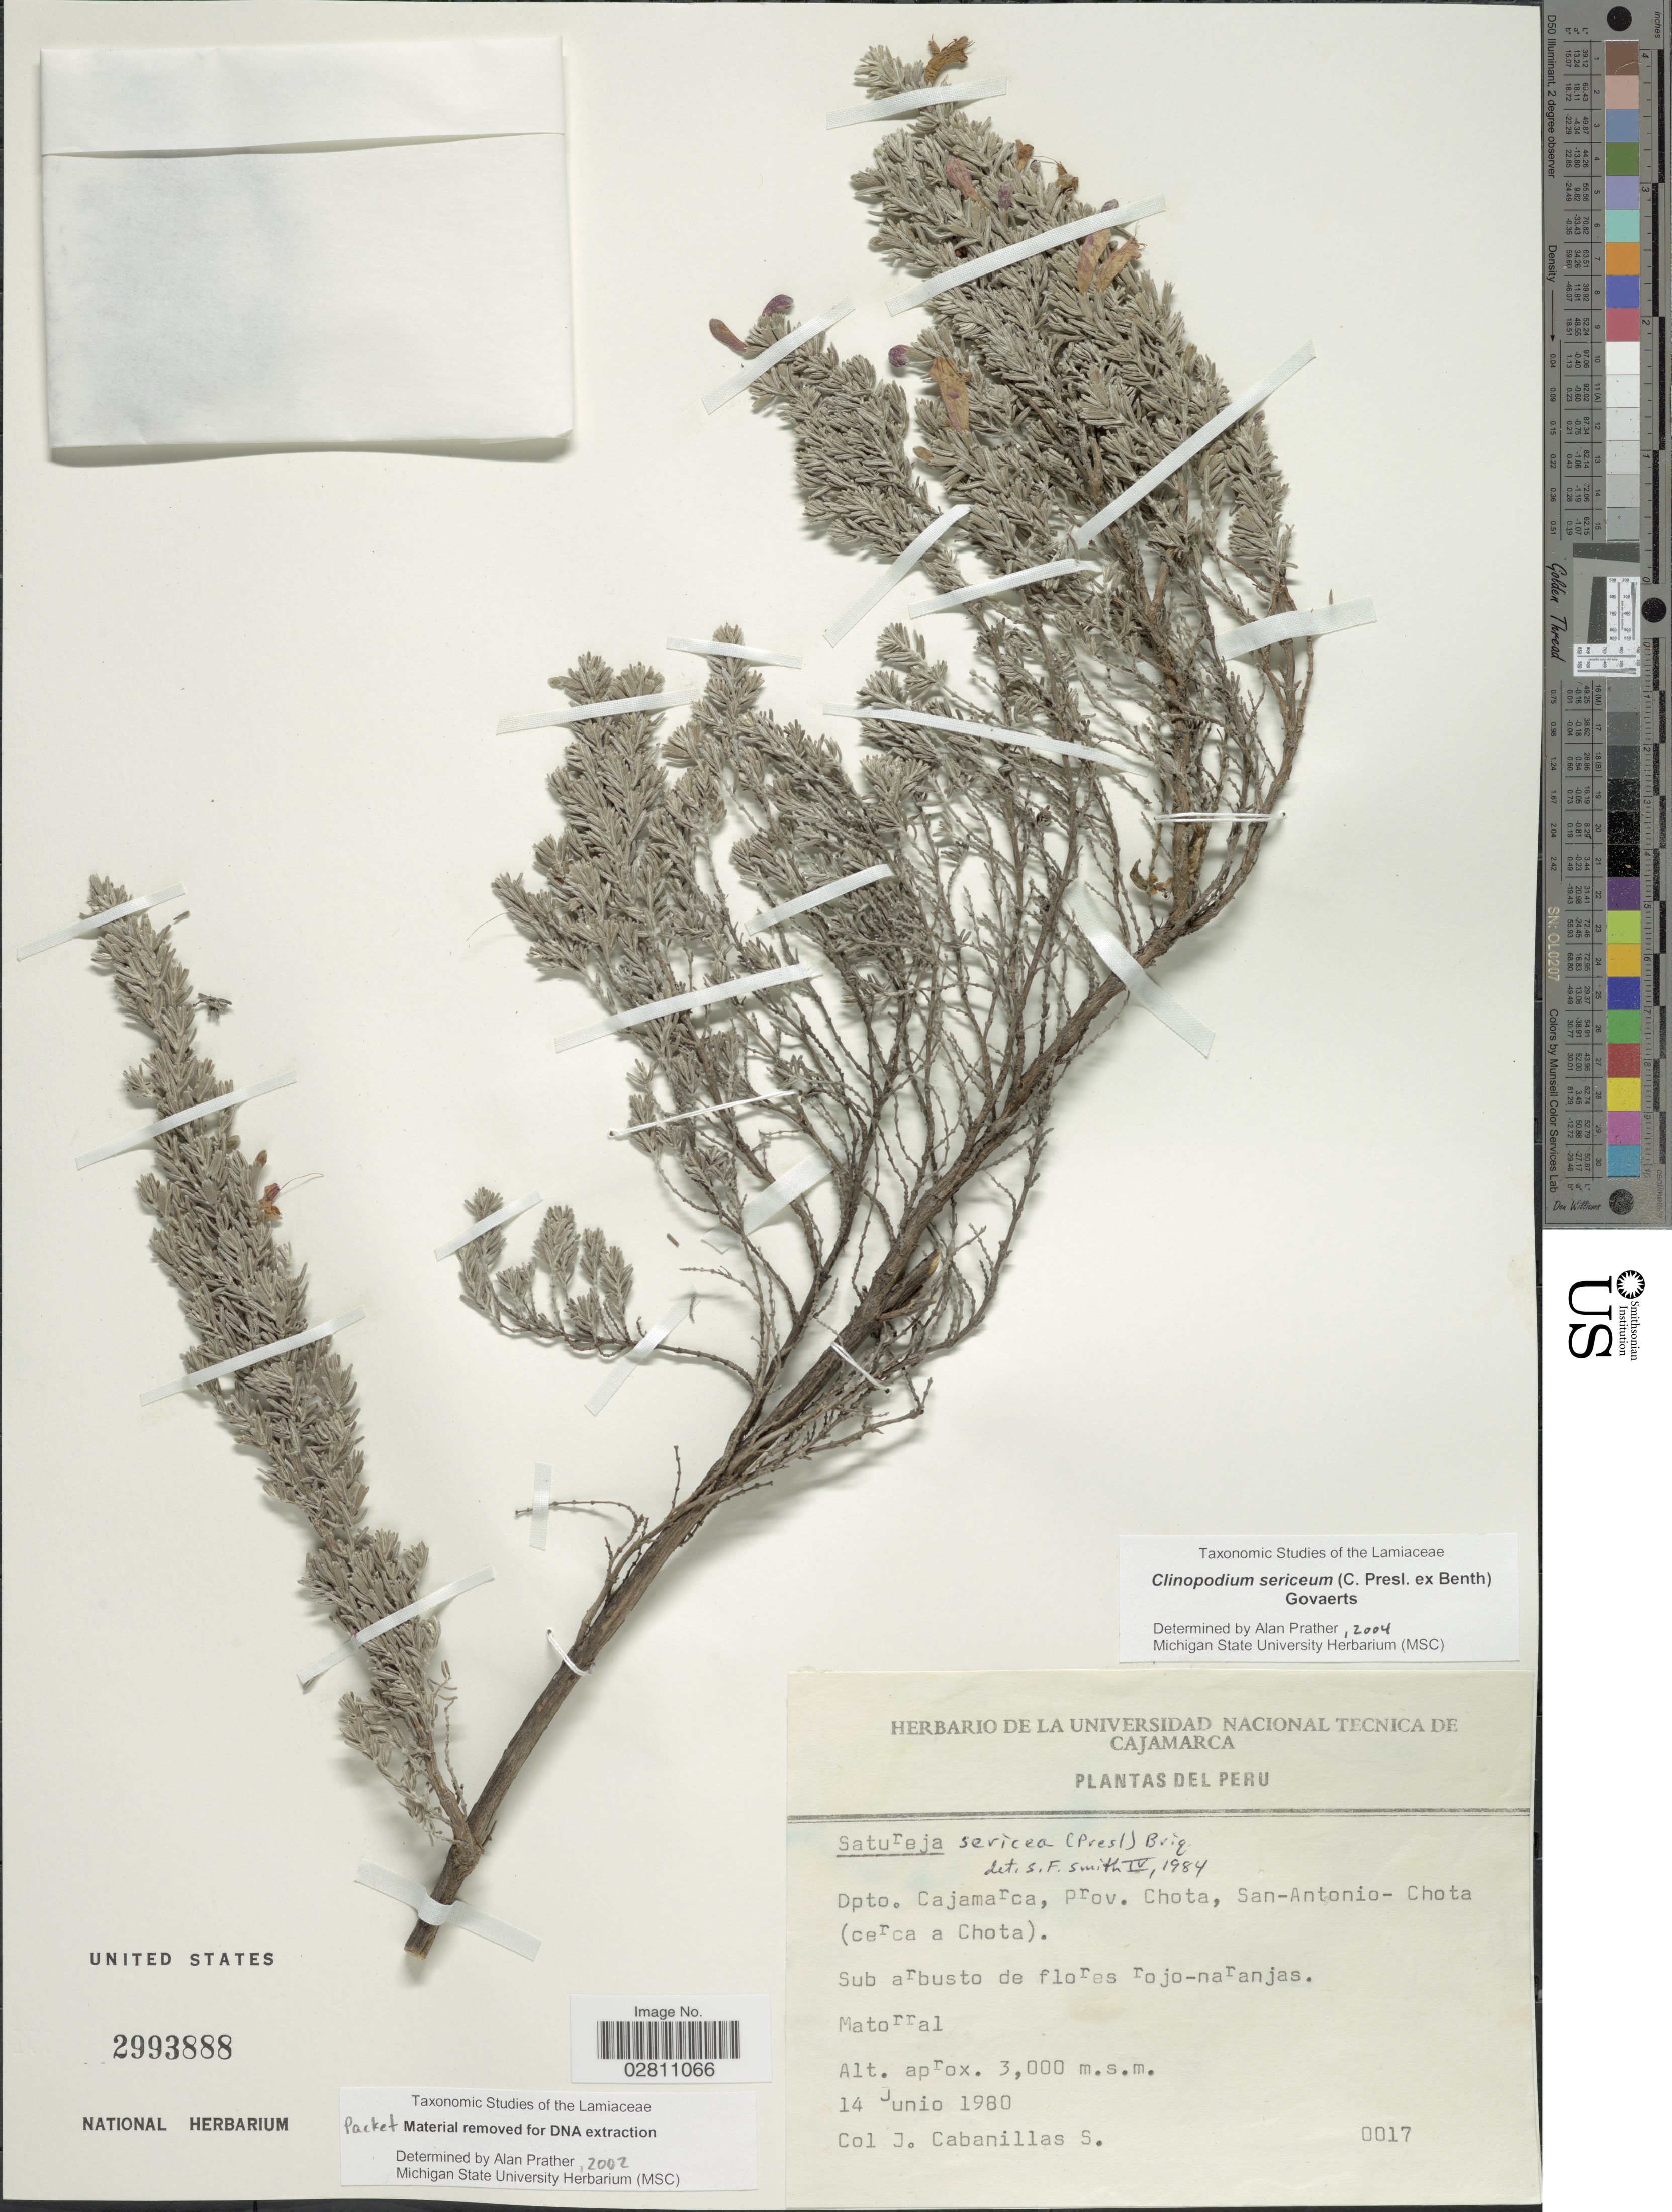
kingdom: Plantae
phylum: Tracheophyta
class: Magnoliopsida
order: Lamiales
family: Lamiaceae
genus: Clinopodium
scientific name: Clinopodium sericeum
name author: (C. Presl ex Benth.) Govaerts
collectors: J. Cabanillas S.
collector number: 0017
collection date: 1980-06-14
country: Peru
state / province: Cajamarca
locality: Dpto. Cajamarca, Prov. Chota, San-Antonio-Chota (cerca a Chota).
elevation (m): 3000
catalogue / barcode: US 2993888